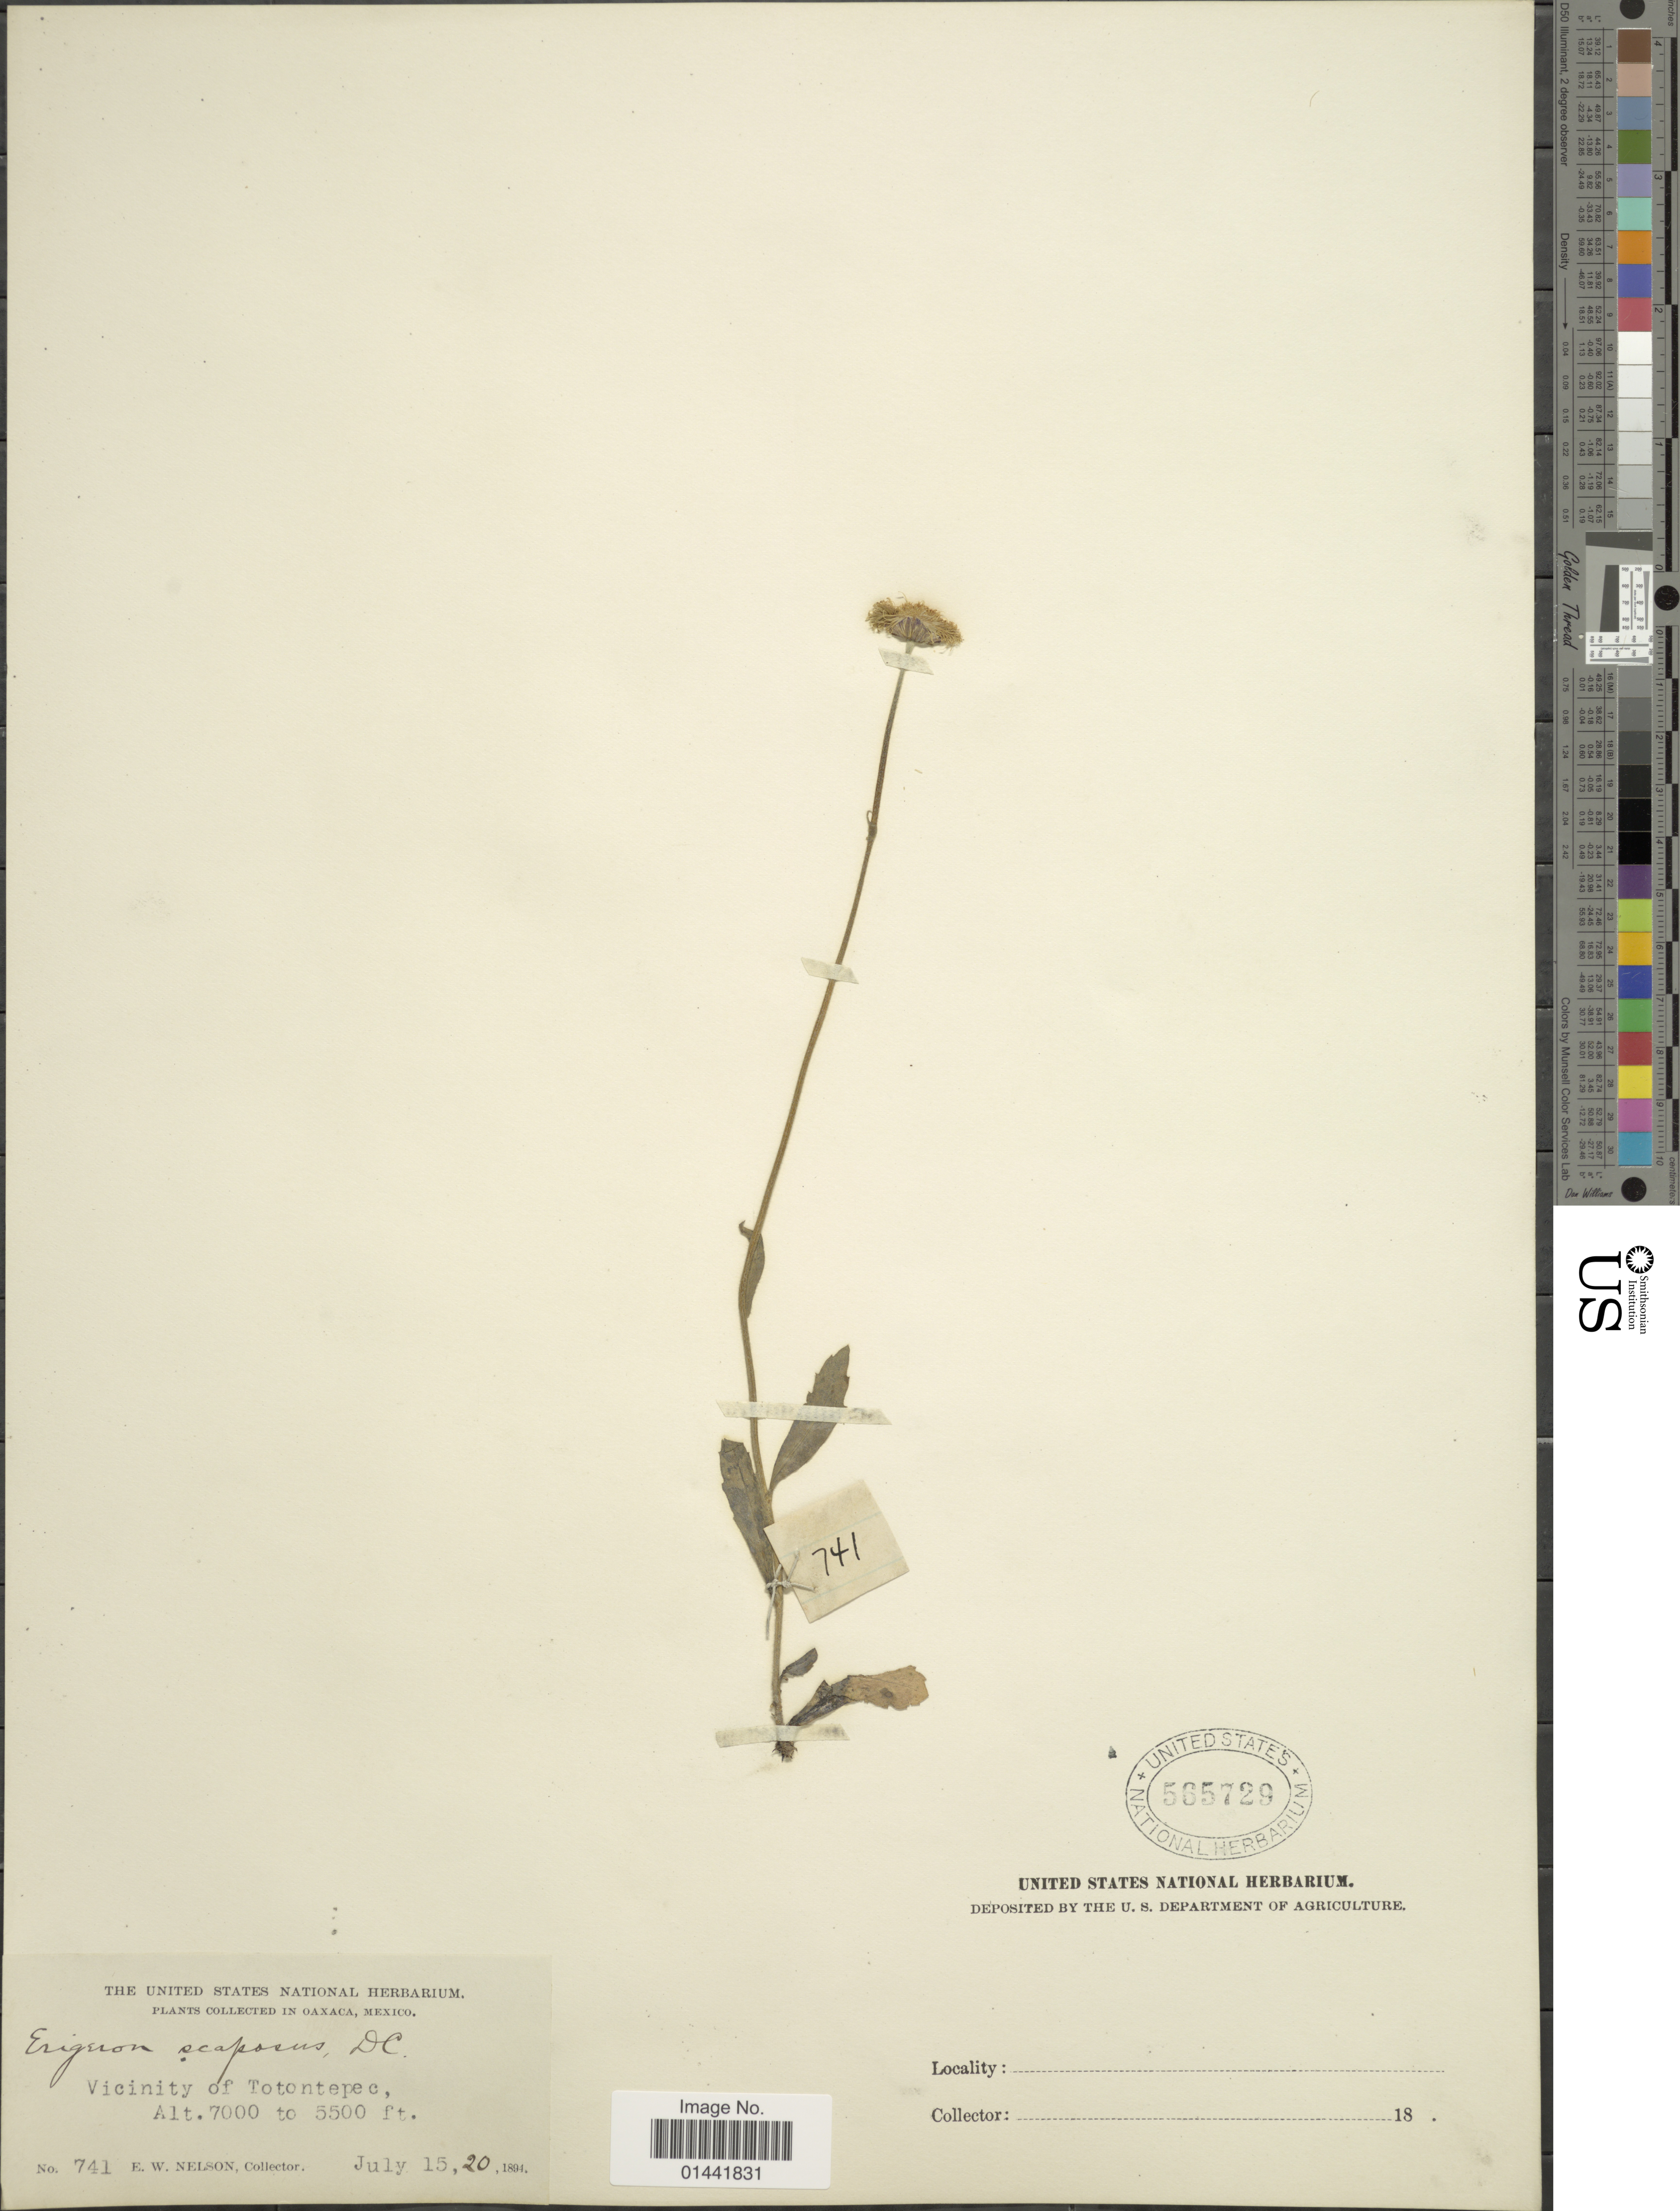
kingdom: Plantae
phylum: Tracheophyta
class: Magnoliopsida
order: Asterales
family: Asteraceae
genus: Erigeron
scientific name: Erigeron scaposus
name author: DC.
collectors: E. W. Nelson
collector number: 741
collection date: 1894-07-15/1894-07-20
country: Mexico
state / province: Oaxaca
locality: Vicinity of Totontepec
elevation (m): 1676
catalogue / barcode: US 565729